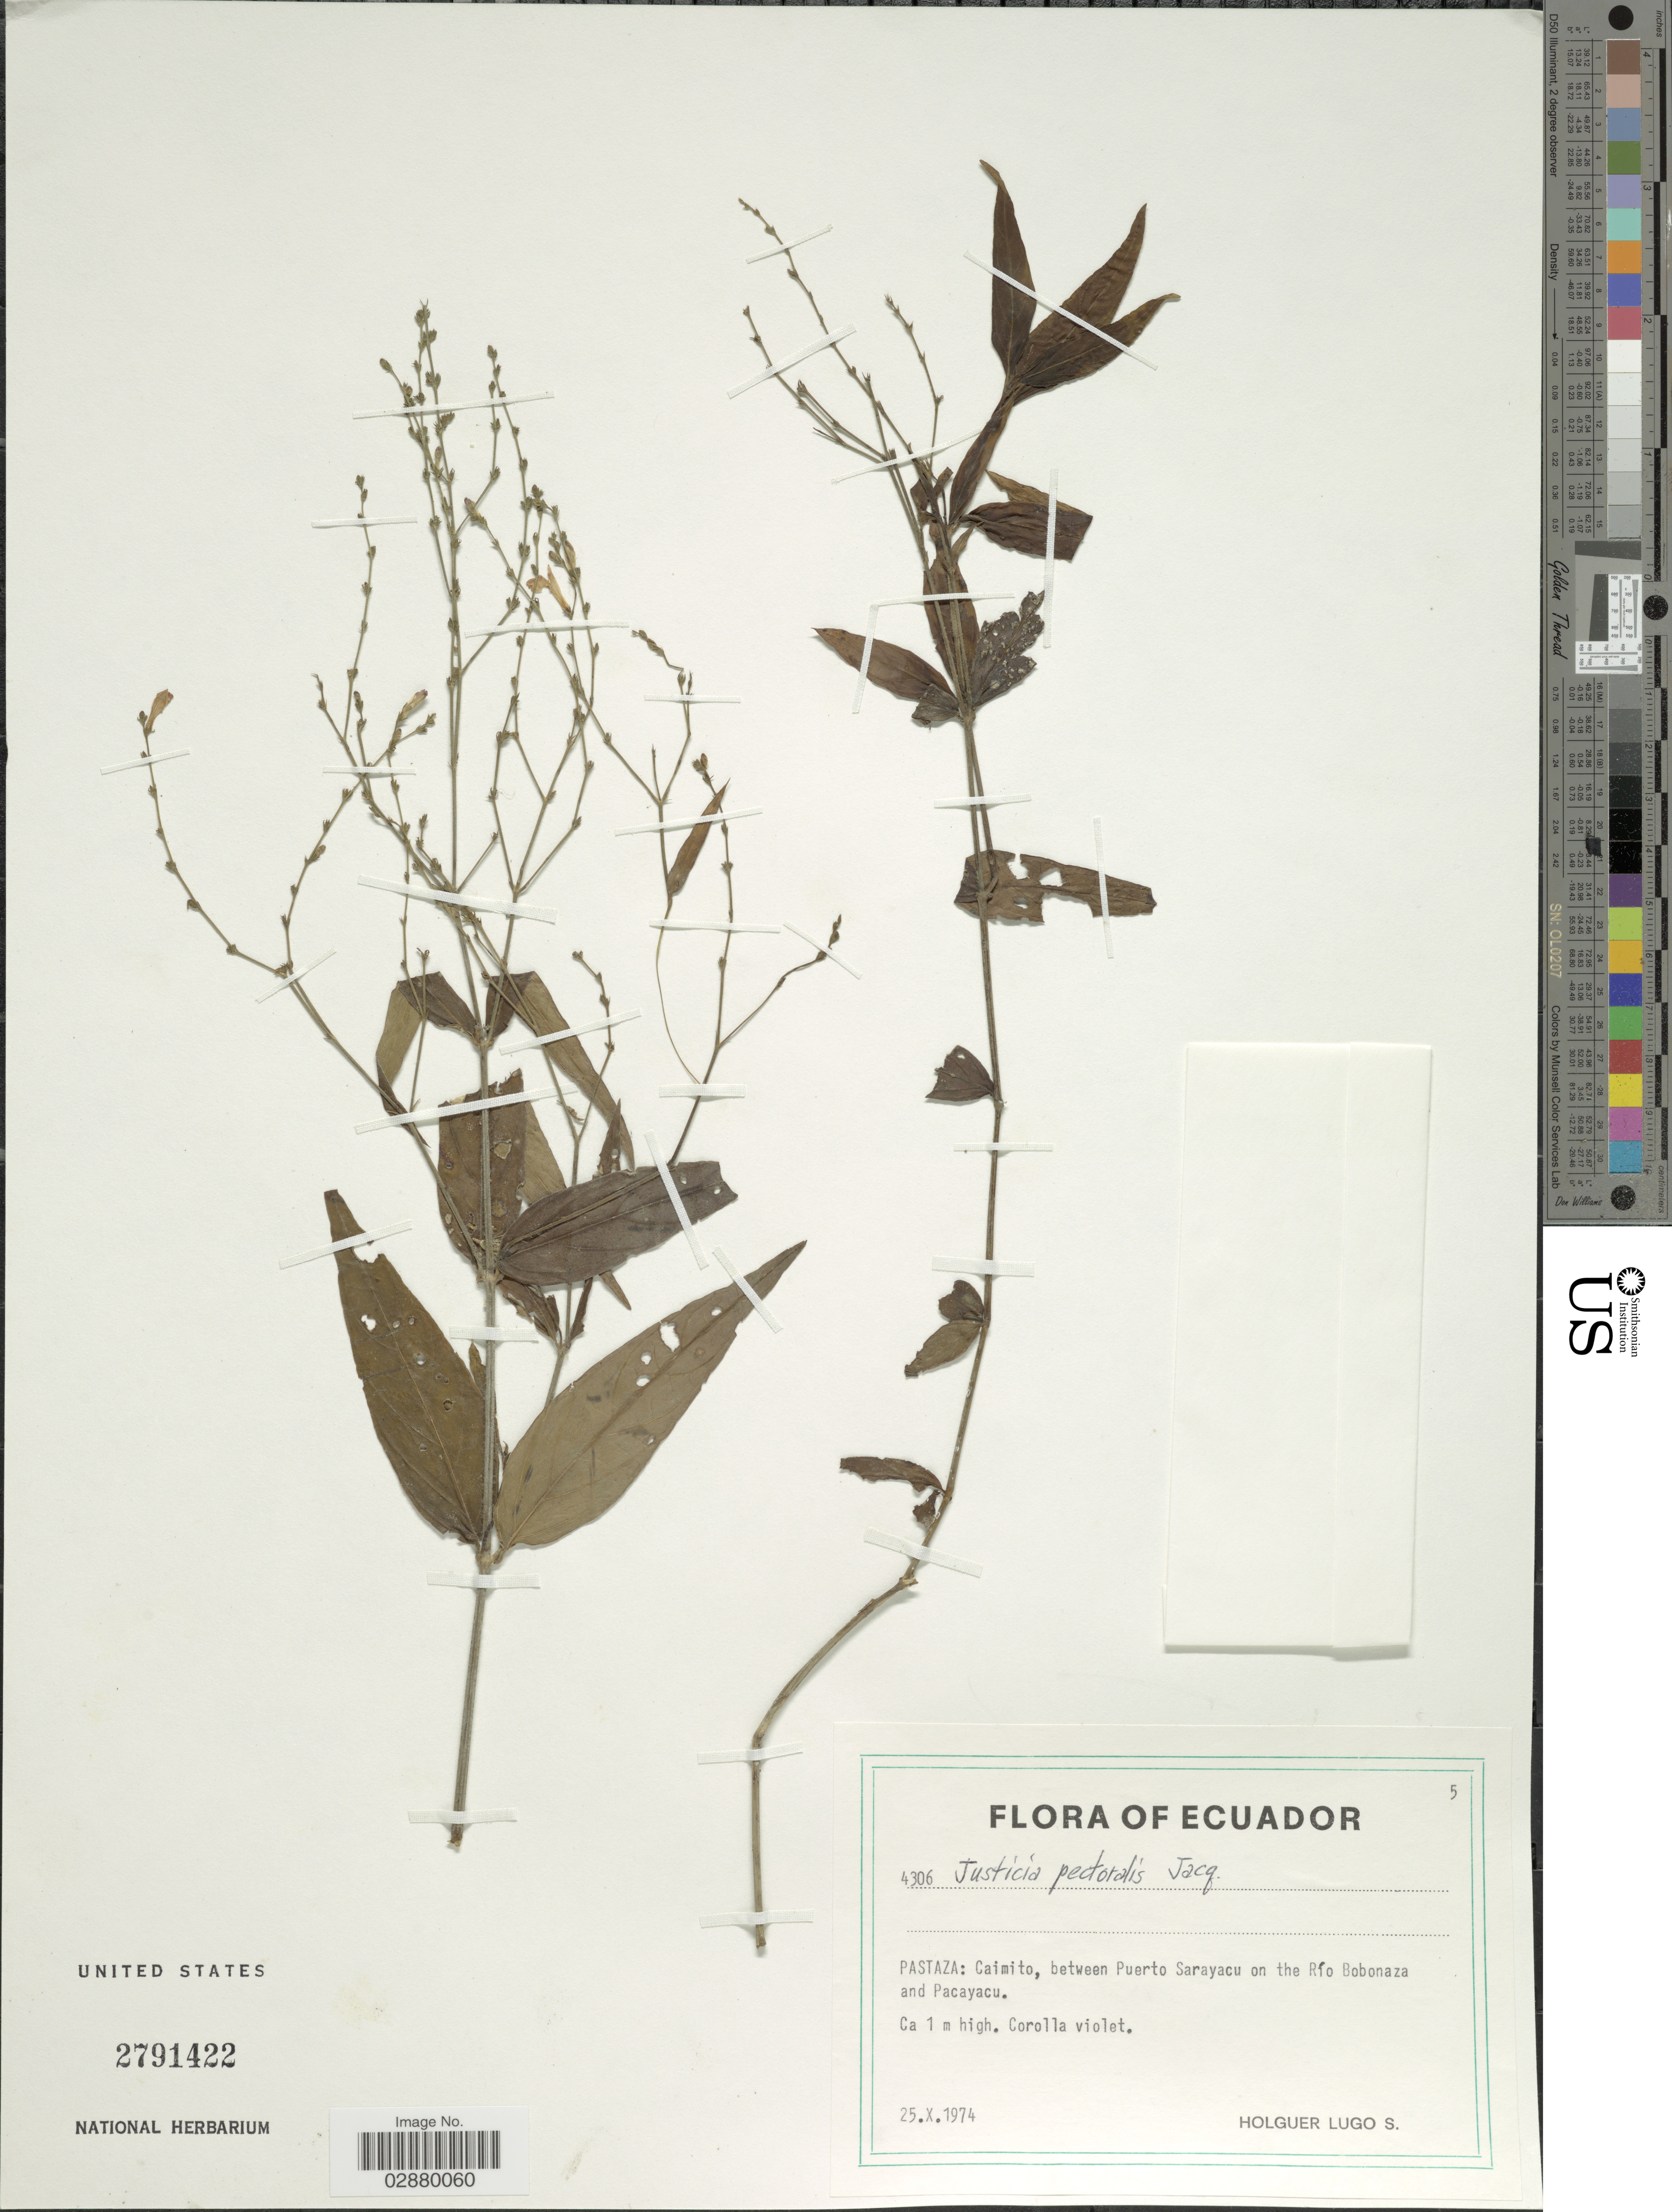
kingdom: Plantae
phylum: Tracheophyta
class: Magnoliopsida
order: Lamiales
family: Acanthaceae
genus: Justicia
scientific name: Justicia pectoralis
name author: Jacq.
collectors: H. Lugo S.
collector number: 4306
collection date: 1974-10-25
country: Ecuador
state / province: Pastaza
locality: Caimito, between Puerto Sarayacu on the Río Bobonaza and Pacayacu.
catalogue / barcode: US 2791422